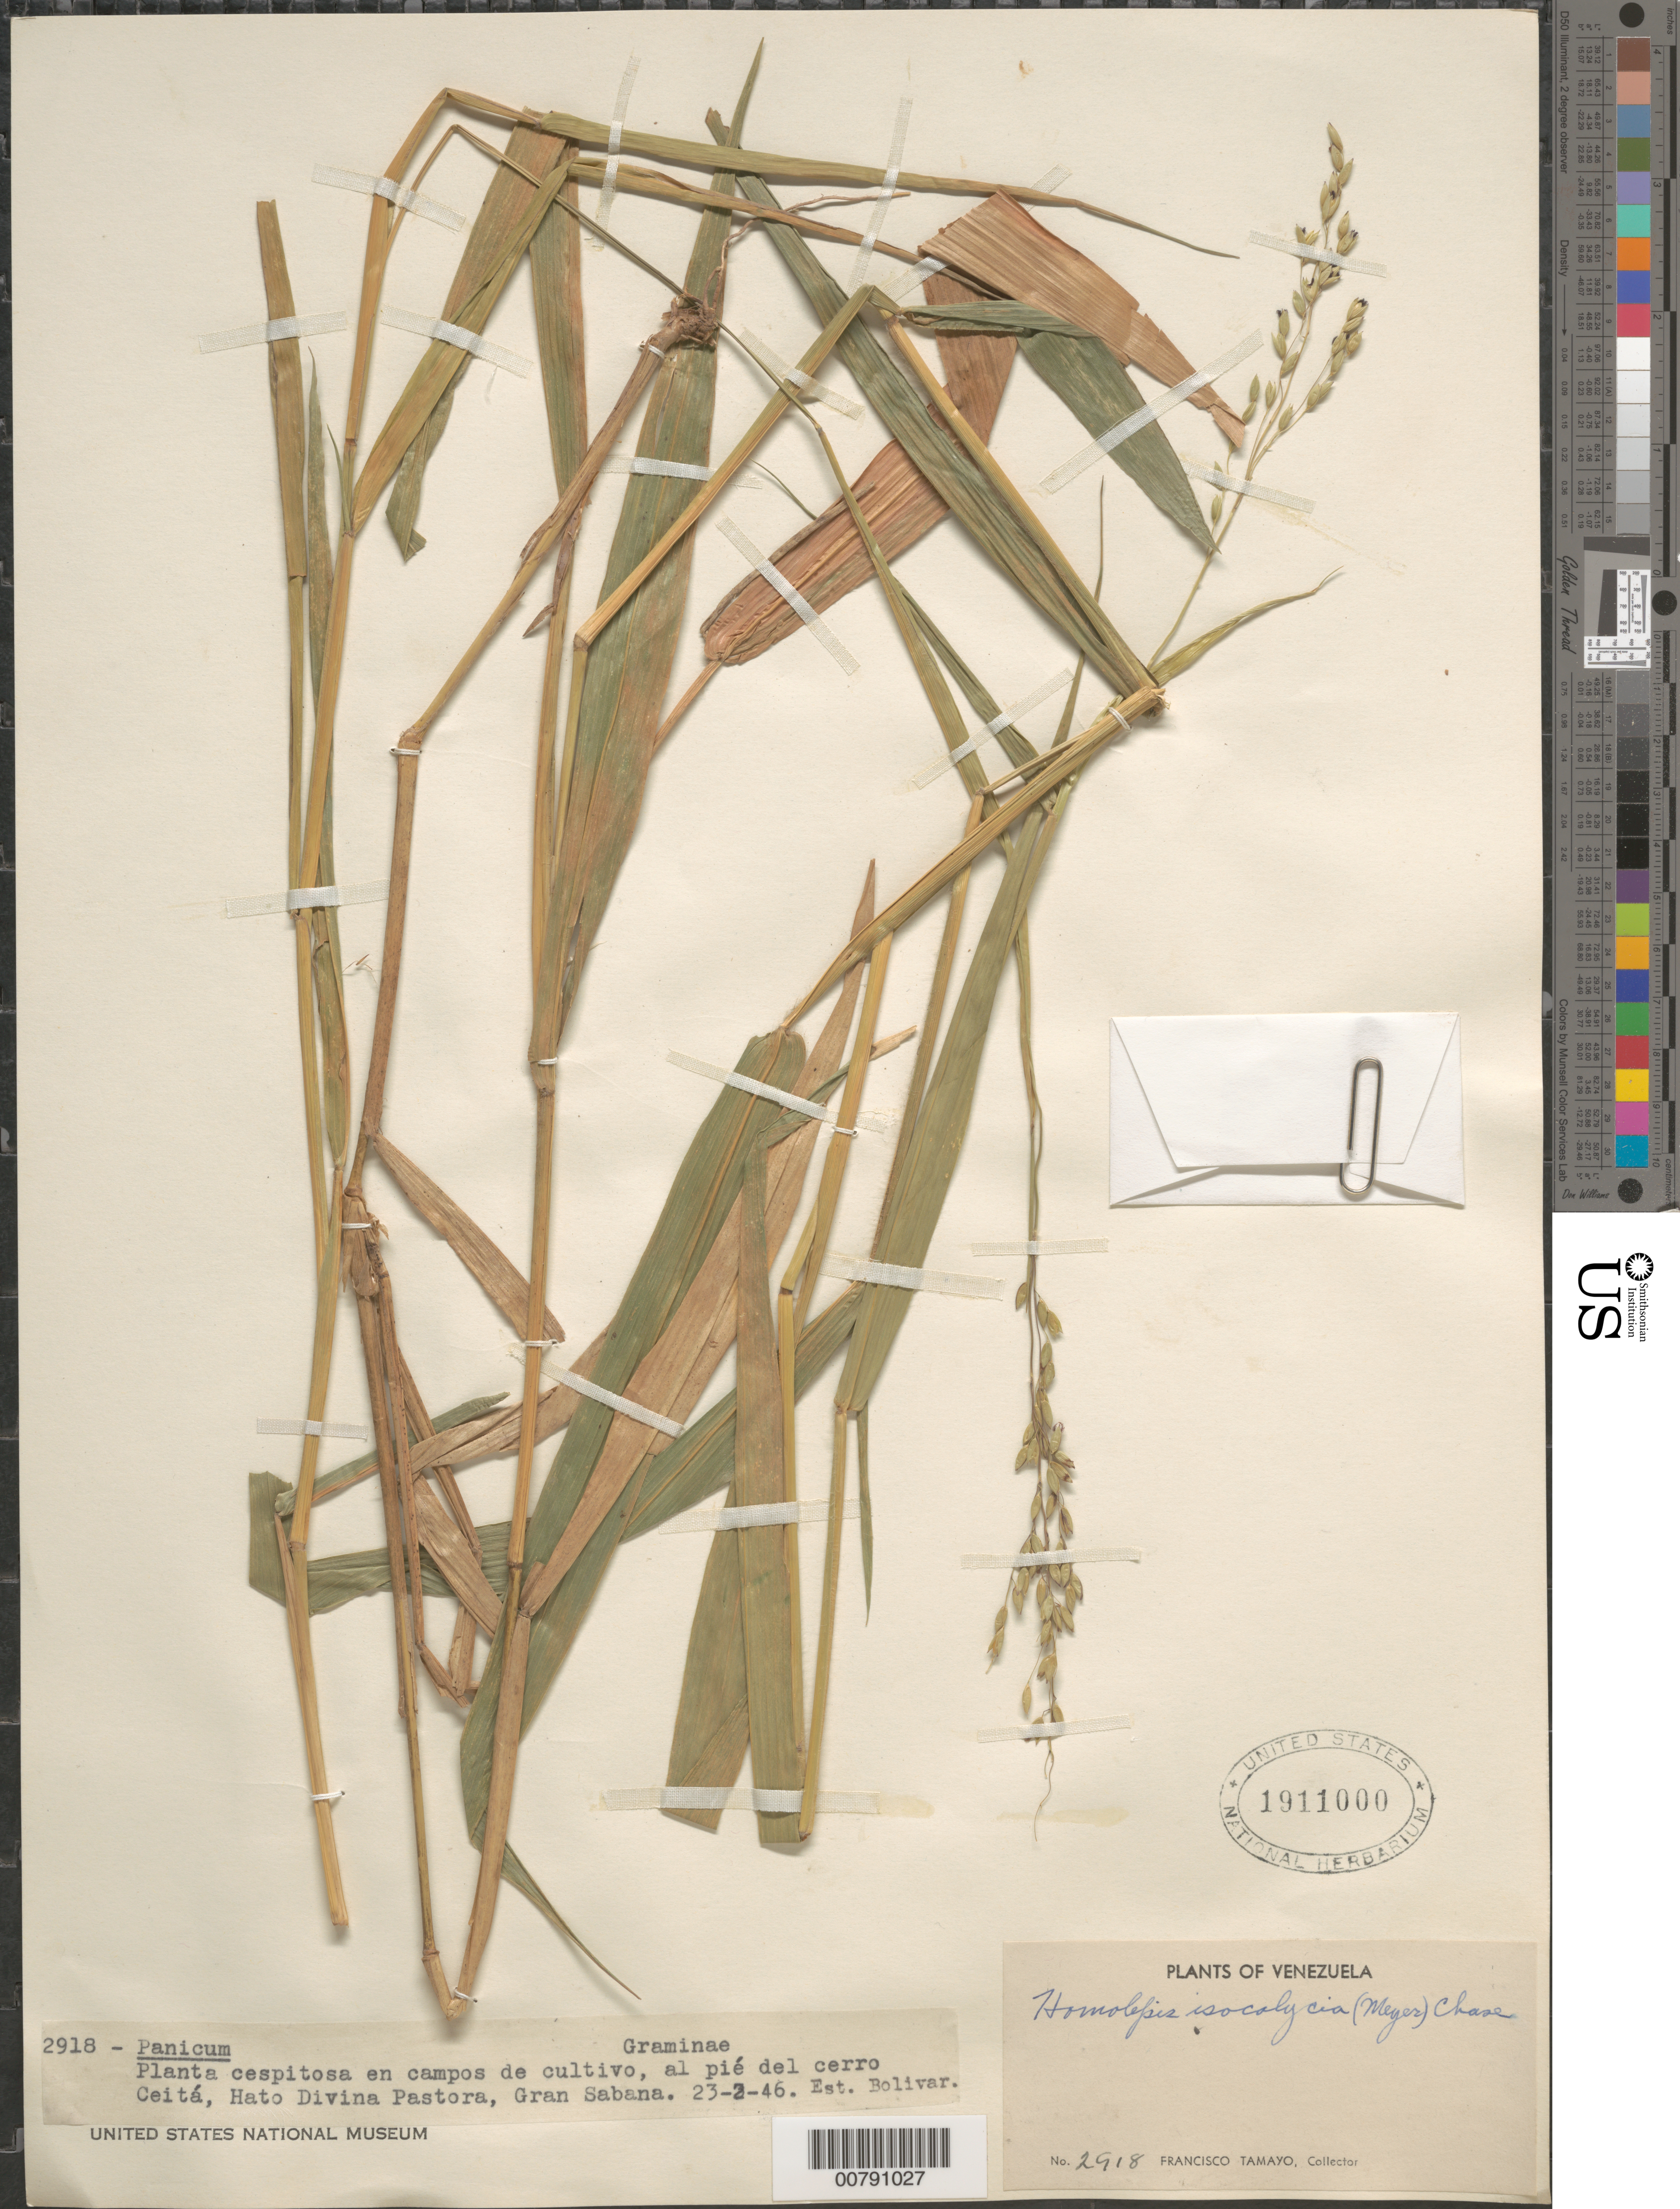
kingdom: Plantae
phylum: Tracheophyta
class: Liliopsida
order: Poales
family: Poaceae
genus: Homolepis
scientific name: Homolepis isocalycia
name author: (G. Mey.) Chase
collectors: F. Tamayo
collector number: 2918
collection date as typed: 23-Feb-46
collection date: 1946-02-23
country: Venezuela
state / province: Bolívar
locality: Gran Sabana, Hato Divina Pastora, Cerro Ceitá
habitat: Campos de cultivo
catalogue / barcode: US 1911000